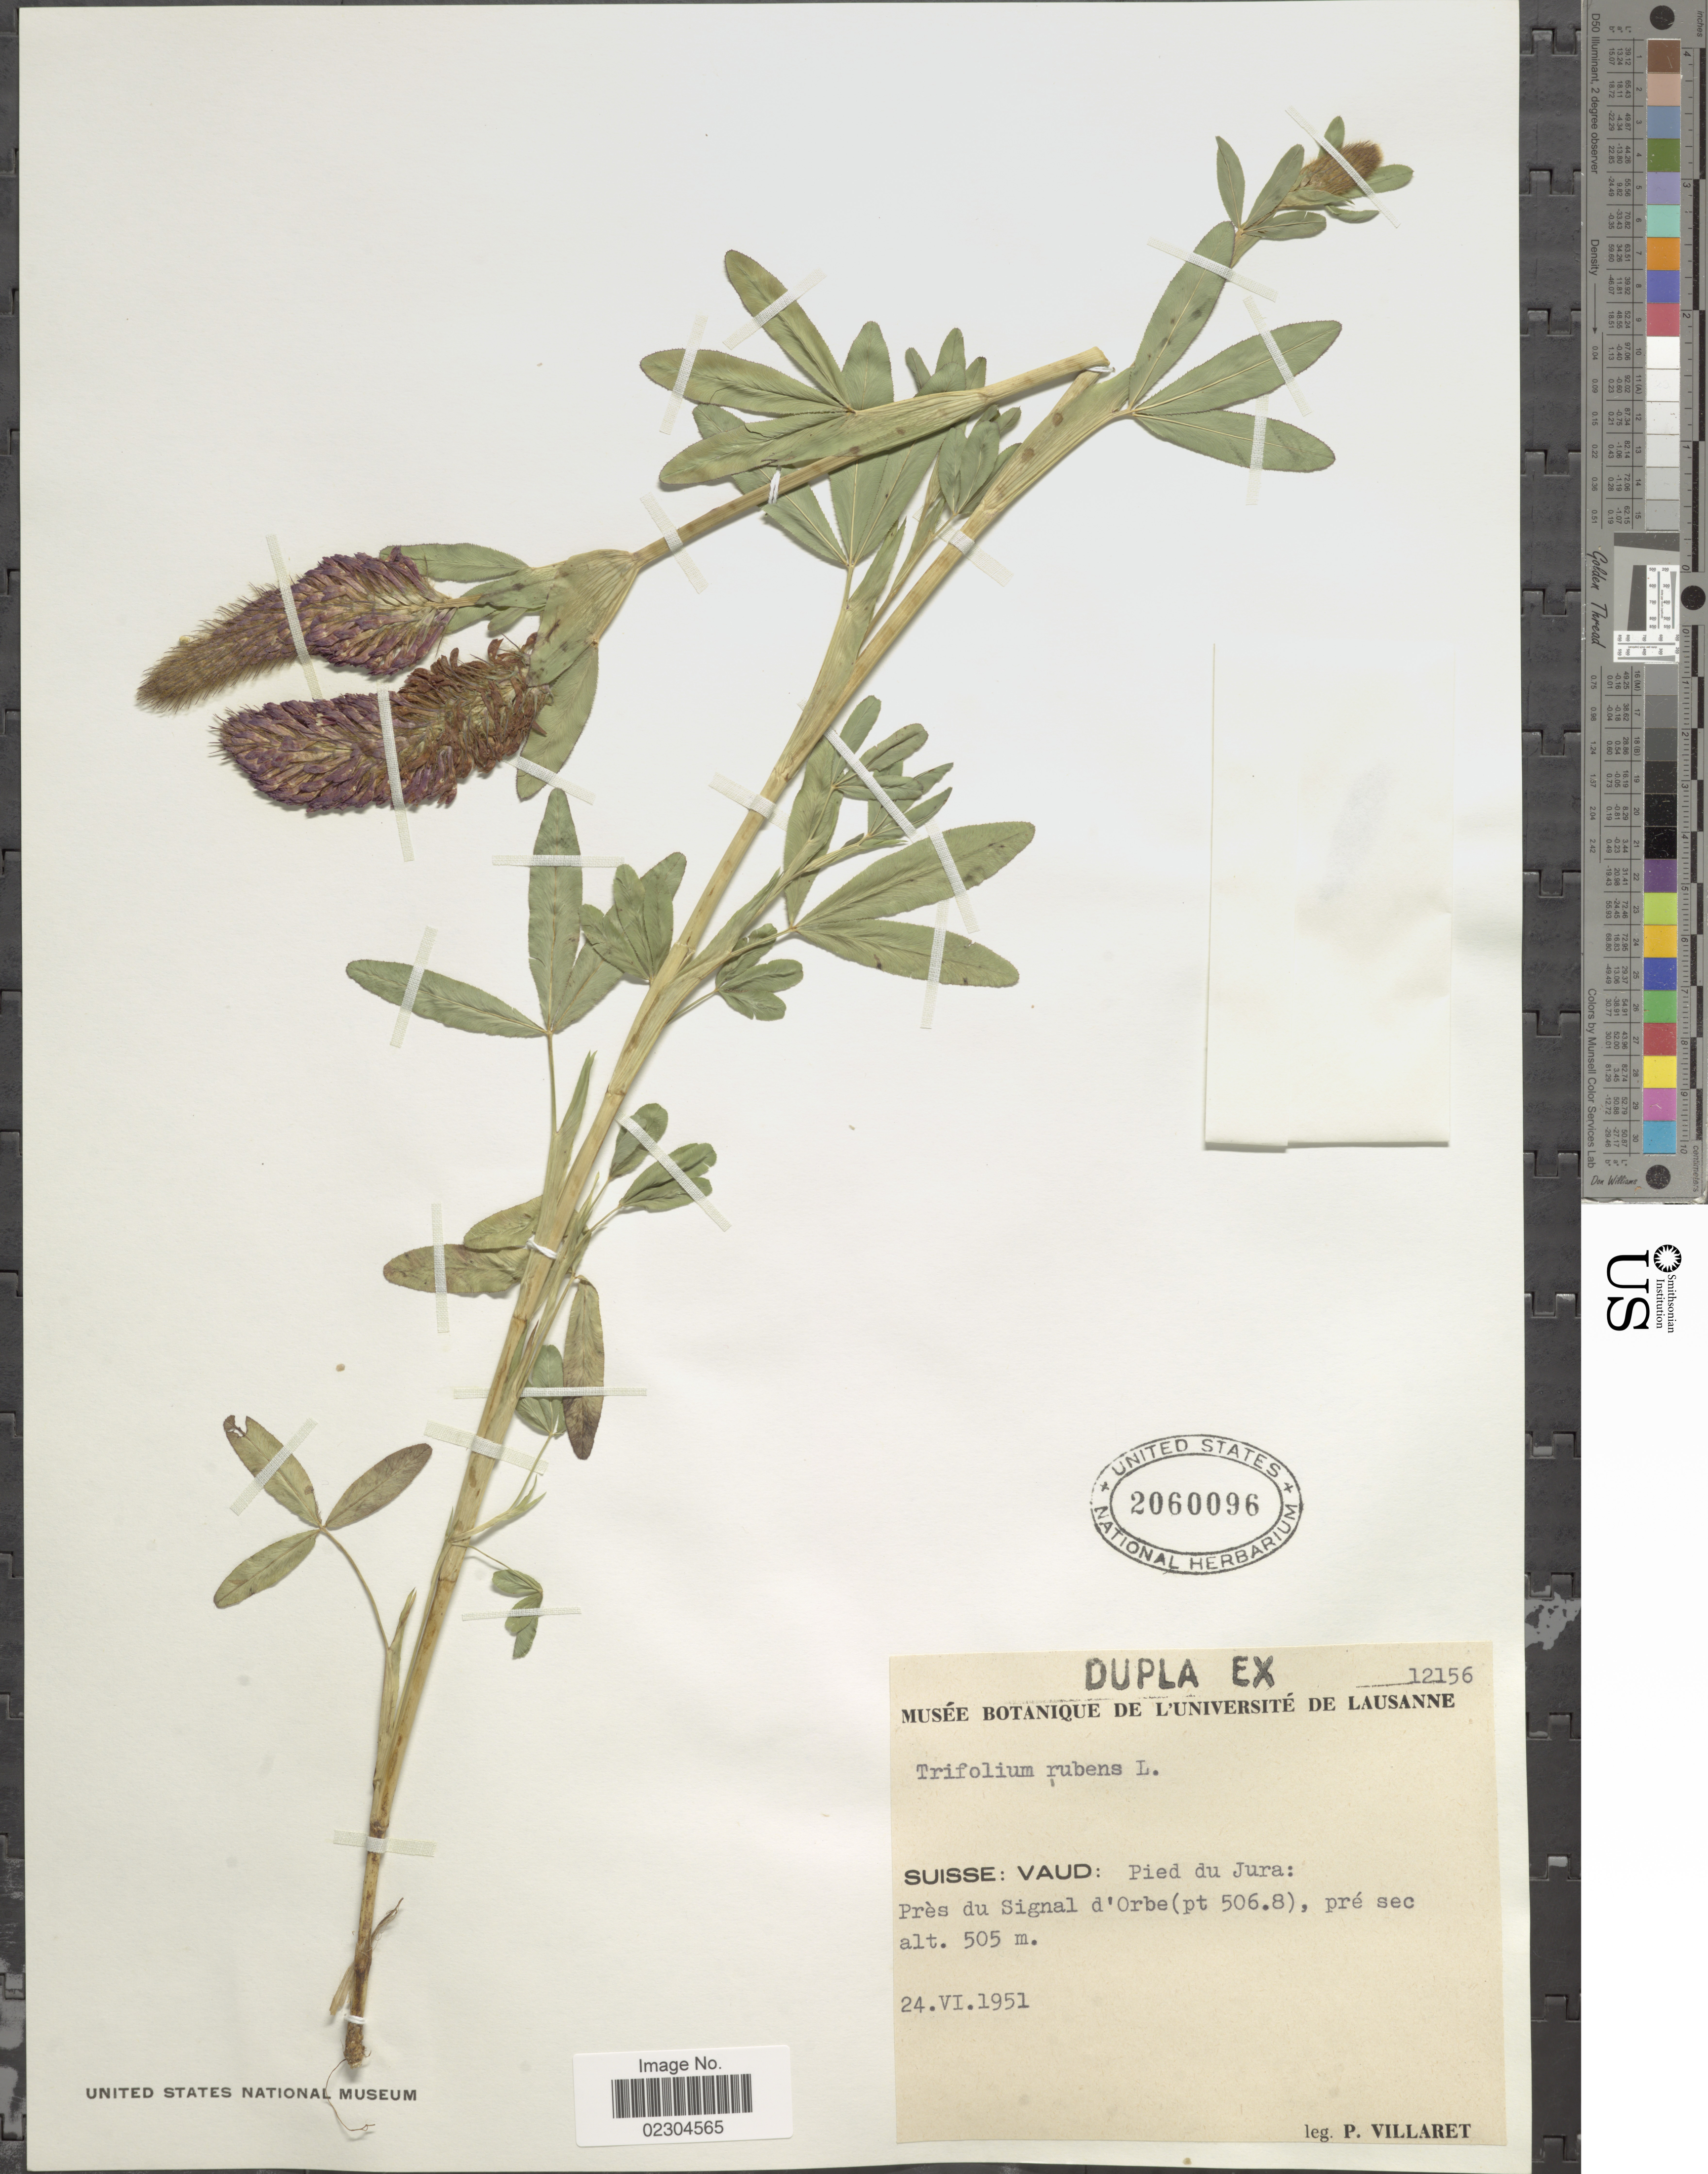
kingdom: Plantae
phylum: Tracheophyta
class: Magnoliopsida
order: Fabales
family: Fabaceae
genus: Trifolium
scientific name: Trifolium rubens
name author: L.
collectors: P. Villaret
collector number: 12156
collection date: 1951-06-24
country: Switzerland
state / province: Vaud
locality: Suisse: Vaud: pied du Jura, Pres di Signal d' Orbe (pt 506.8), pre sec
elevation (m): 505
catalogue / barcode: US 2060096